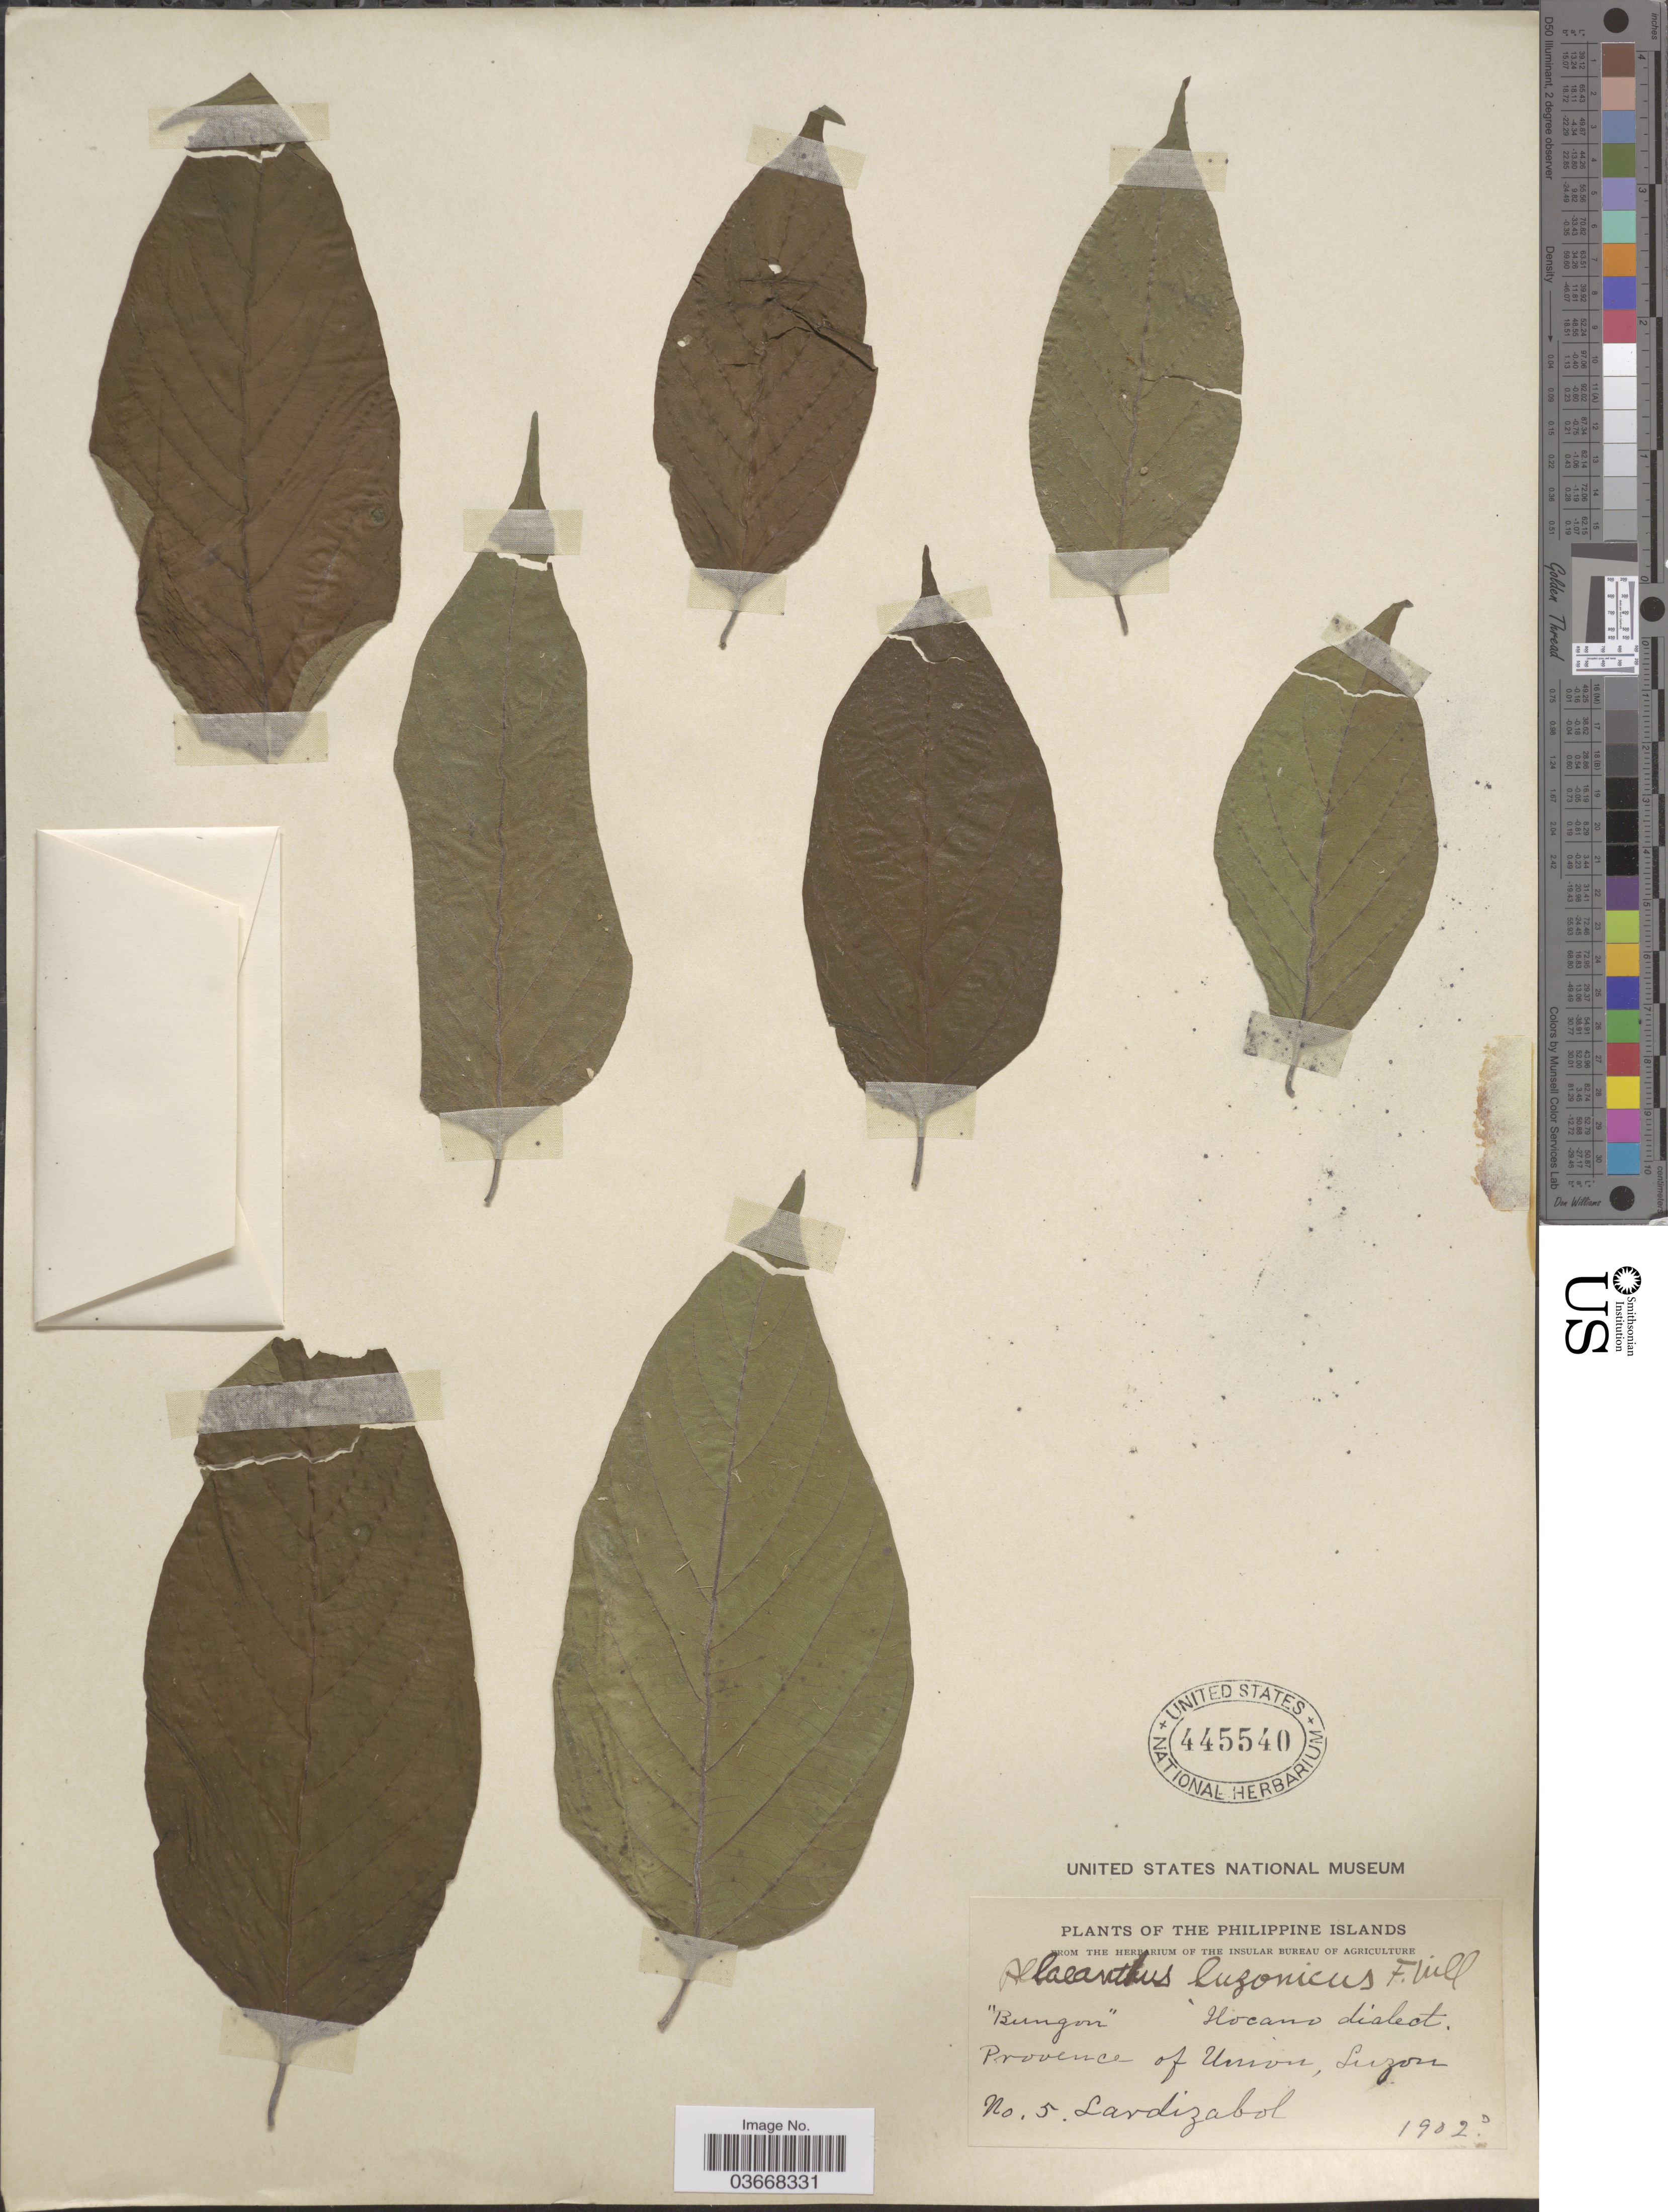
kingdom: Plantae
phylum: Tracheophyta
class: Magnoliopsida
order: Rosales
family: Moraceae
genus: Allaeanthus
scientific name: Allaeanthus luzonicus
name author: Fern.-Vill.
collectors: Lardizabol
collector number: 5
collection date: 1902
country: Philippines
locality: Provence of Union, Luzon.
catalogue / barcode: US 445540